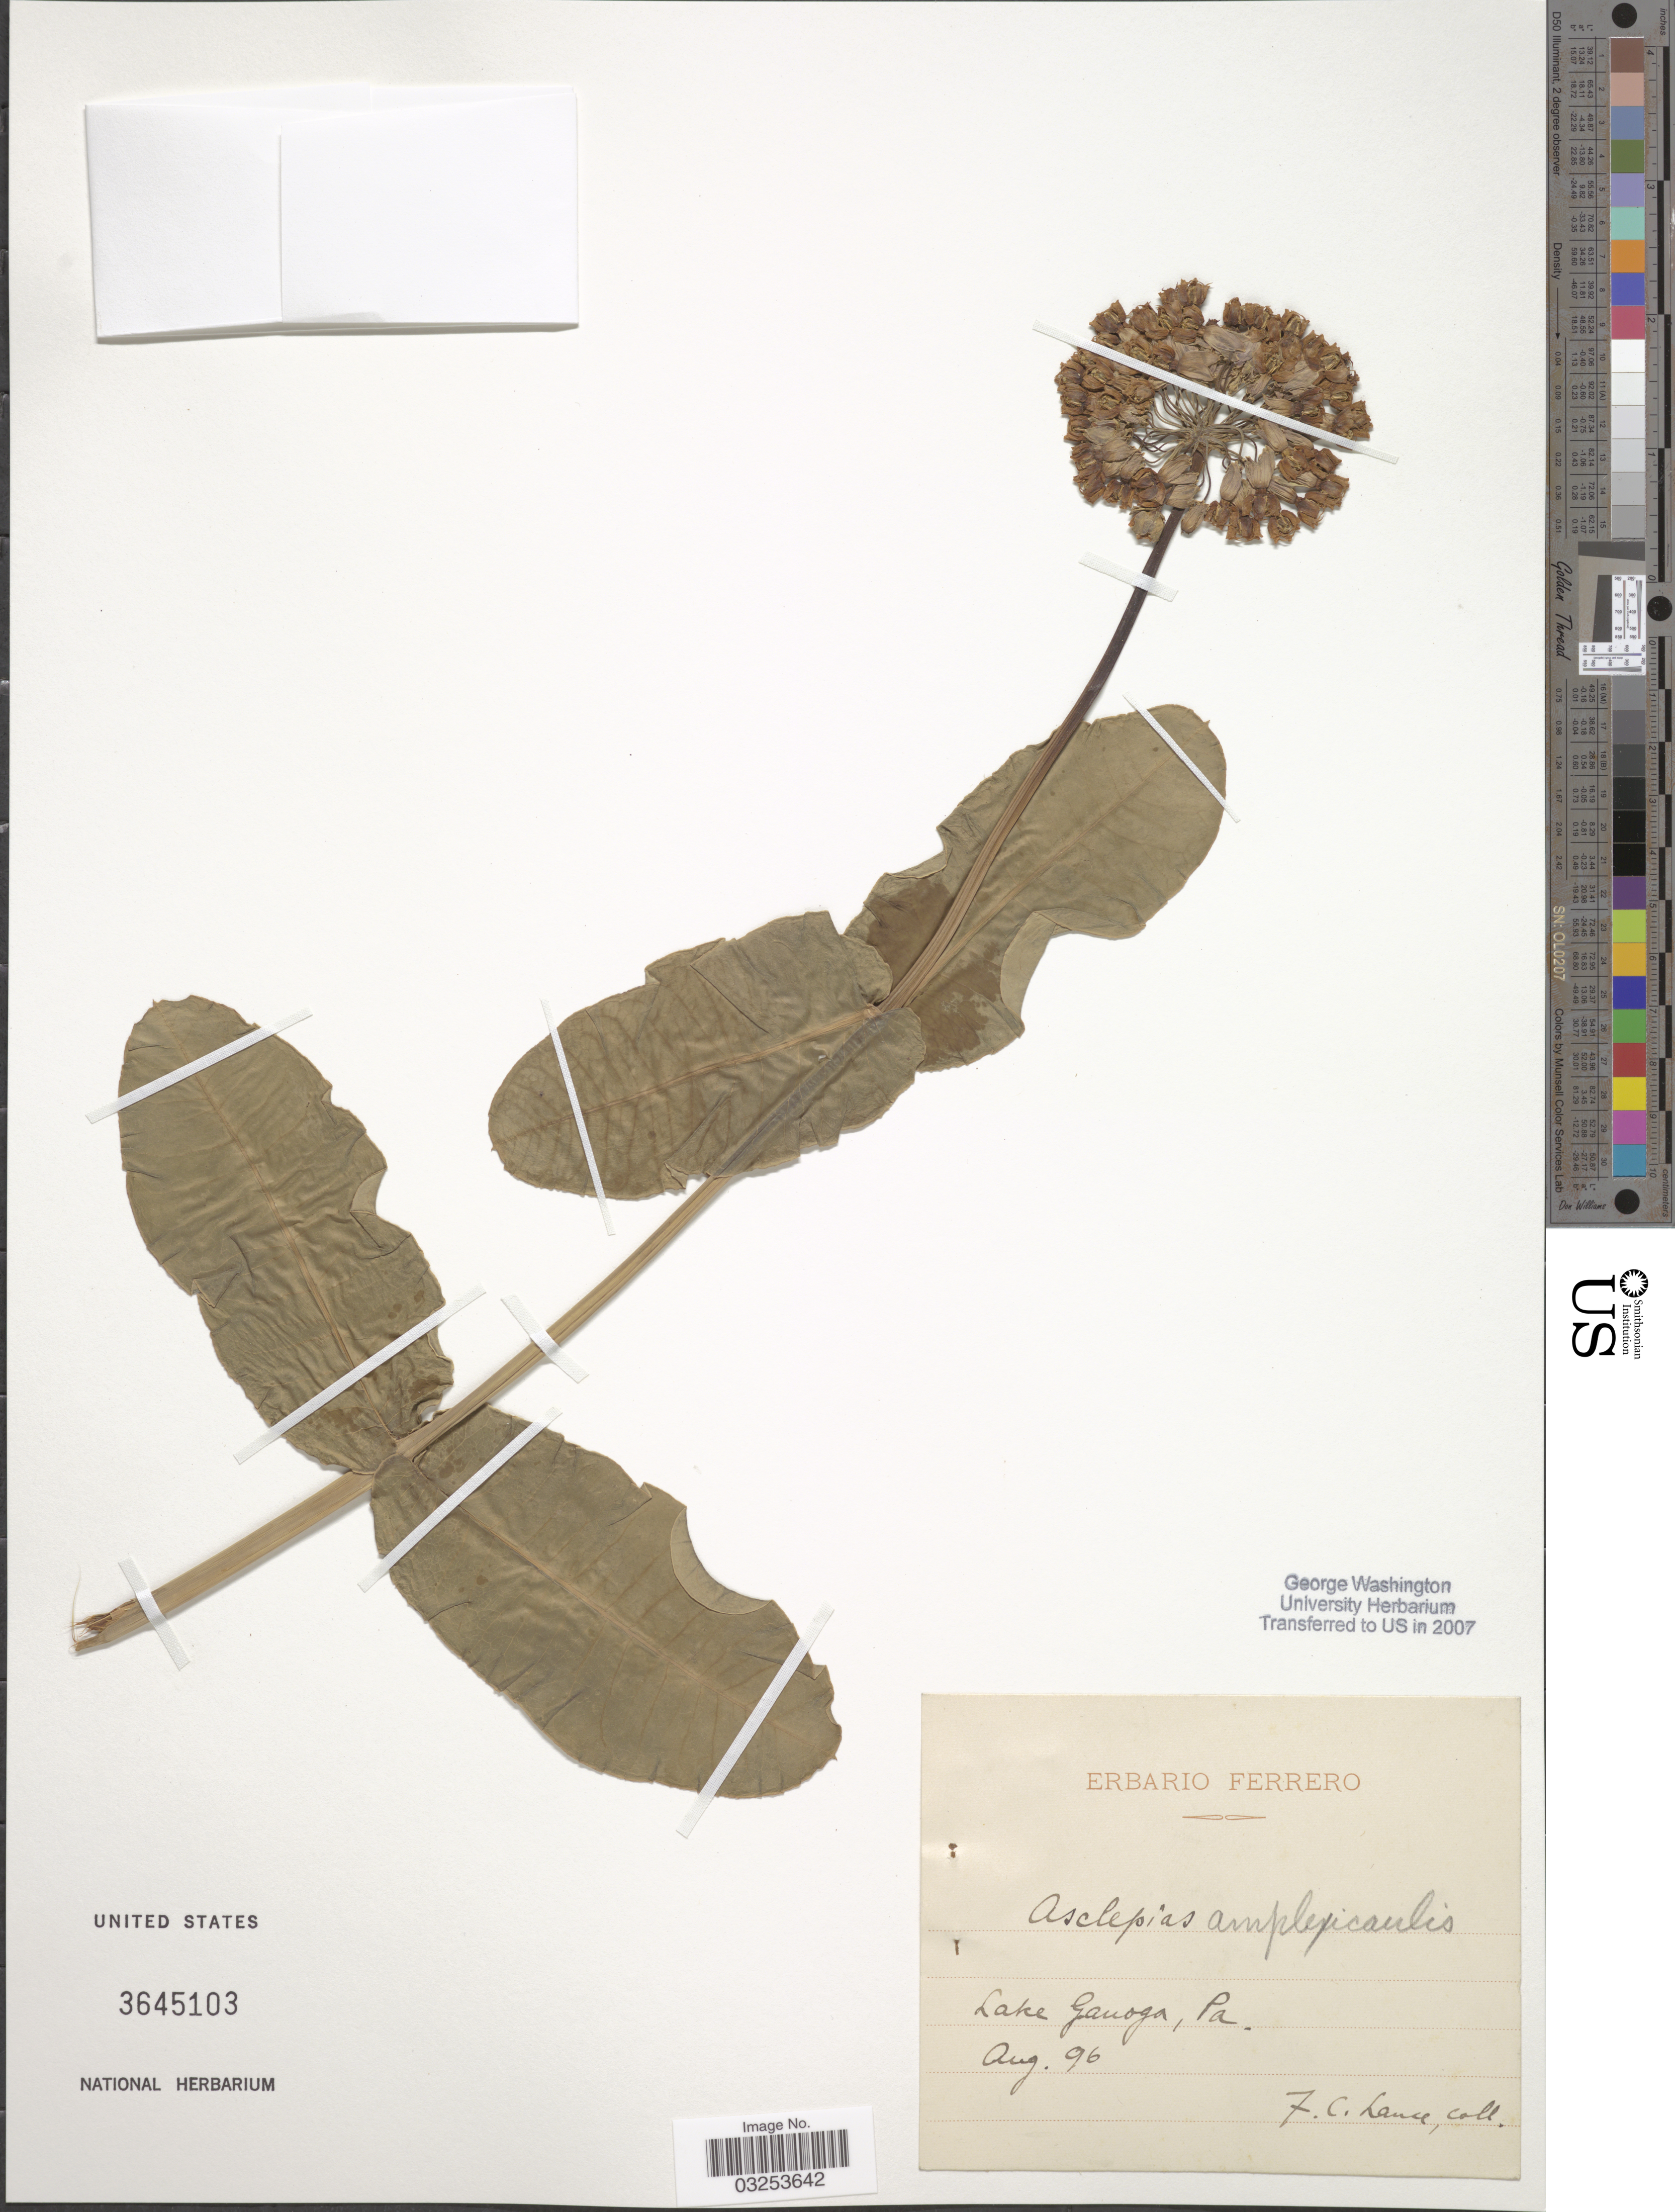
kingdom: Plantae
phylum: Tracheophyta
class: Magnoliopsida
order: Gentianales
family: Apocynaceae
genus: Asclepias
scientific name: Asclepias amplexicaulis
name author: J. Small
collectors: F. Lance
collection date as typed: Transcribed d/m/y: /8/96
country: United States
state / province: Pennsylvania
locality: Lake Ganoga.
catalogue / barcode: US 3645103